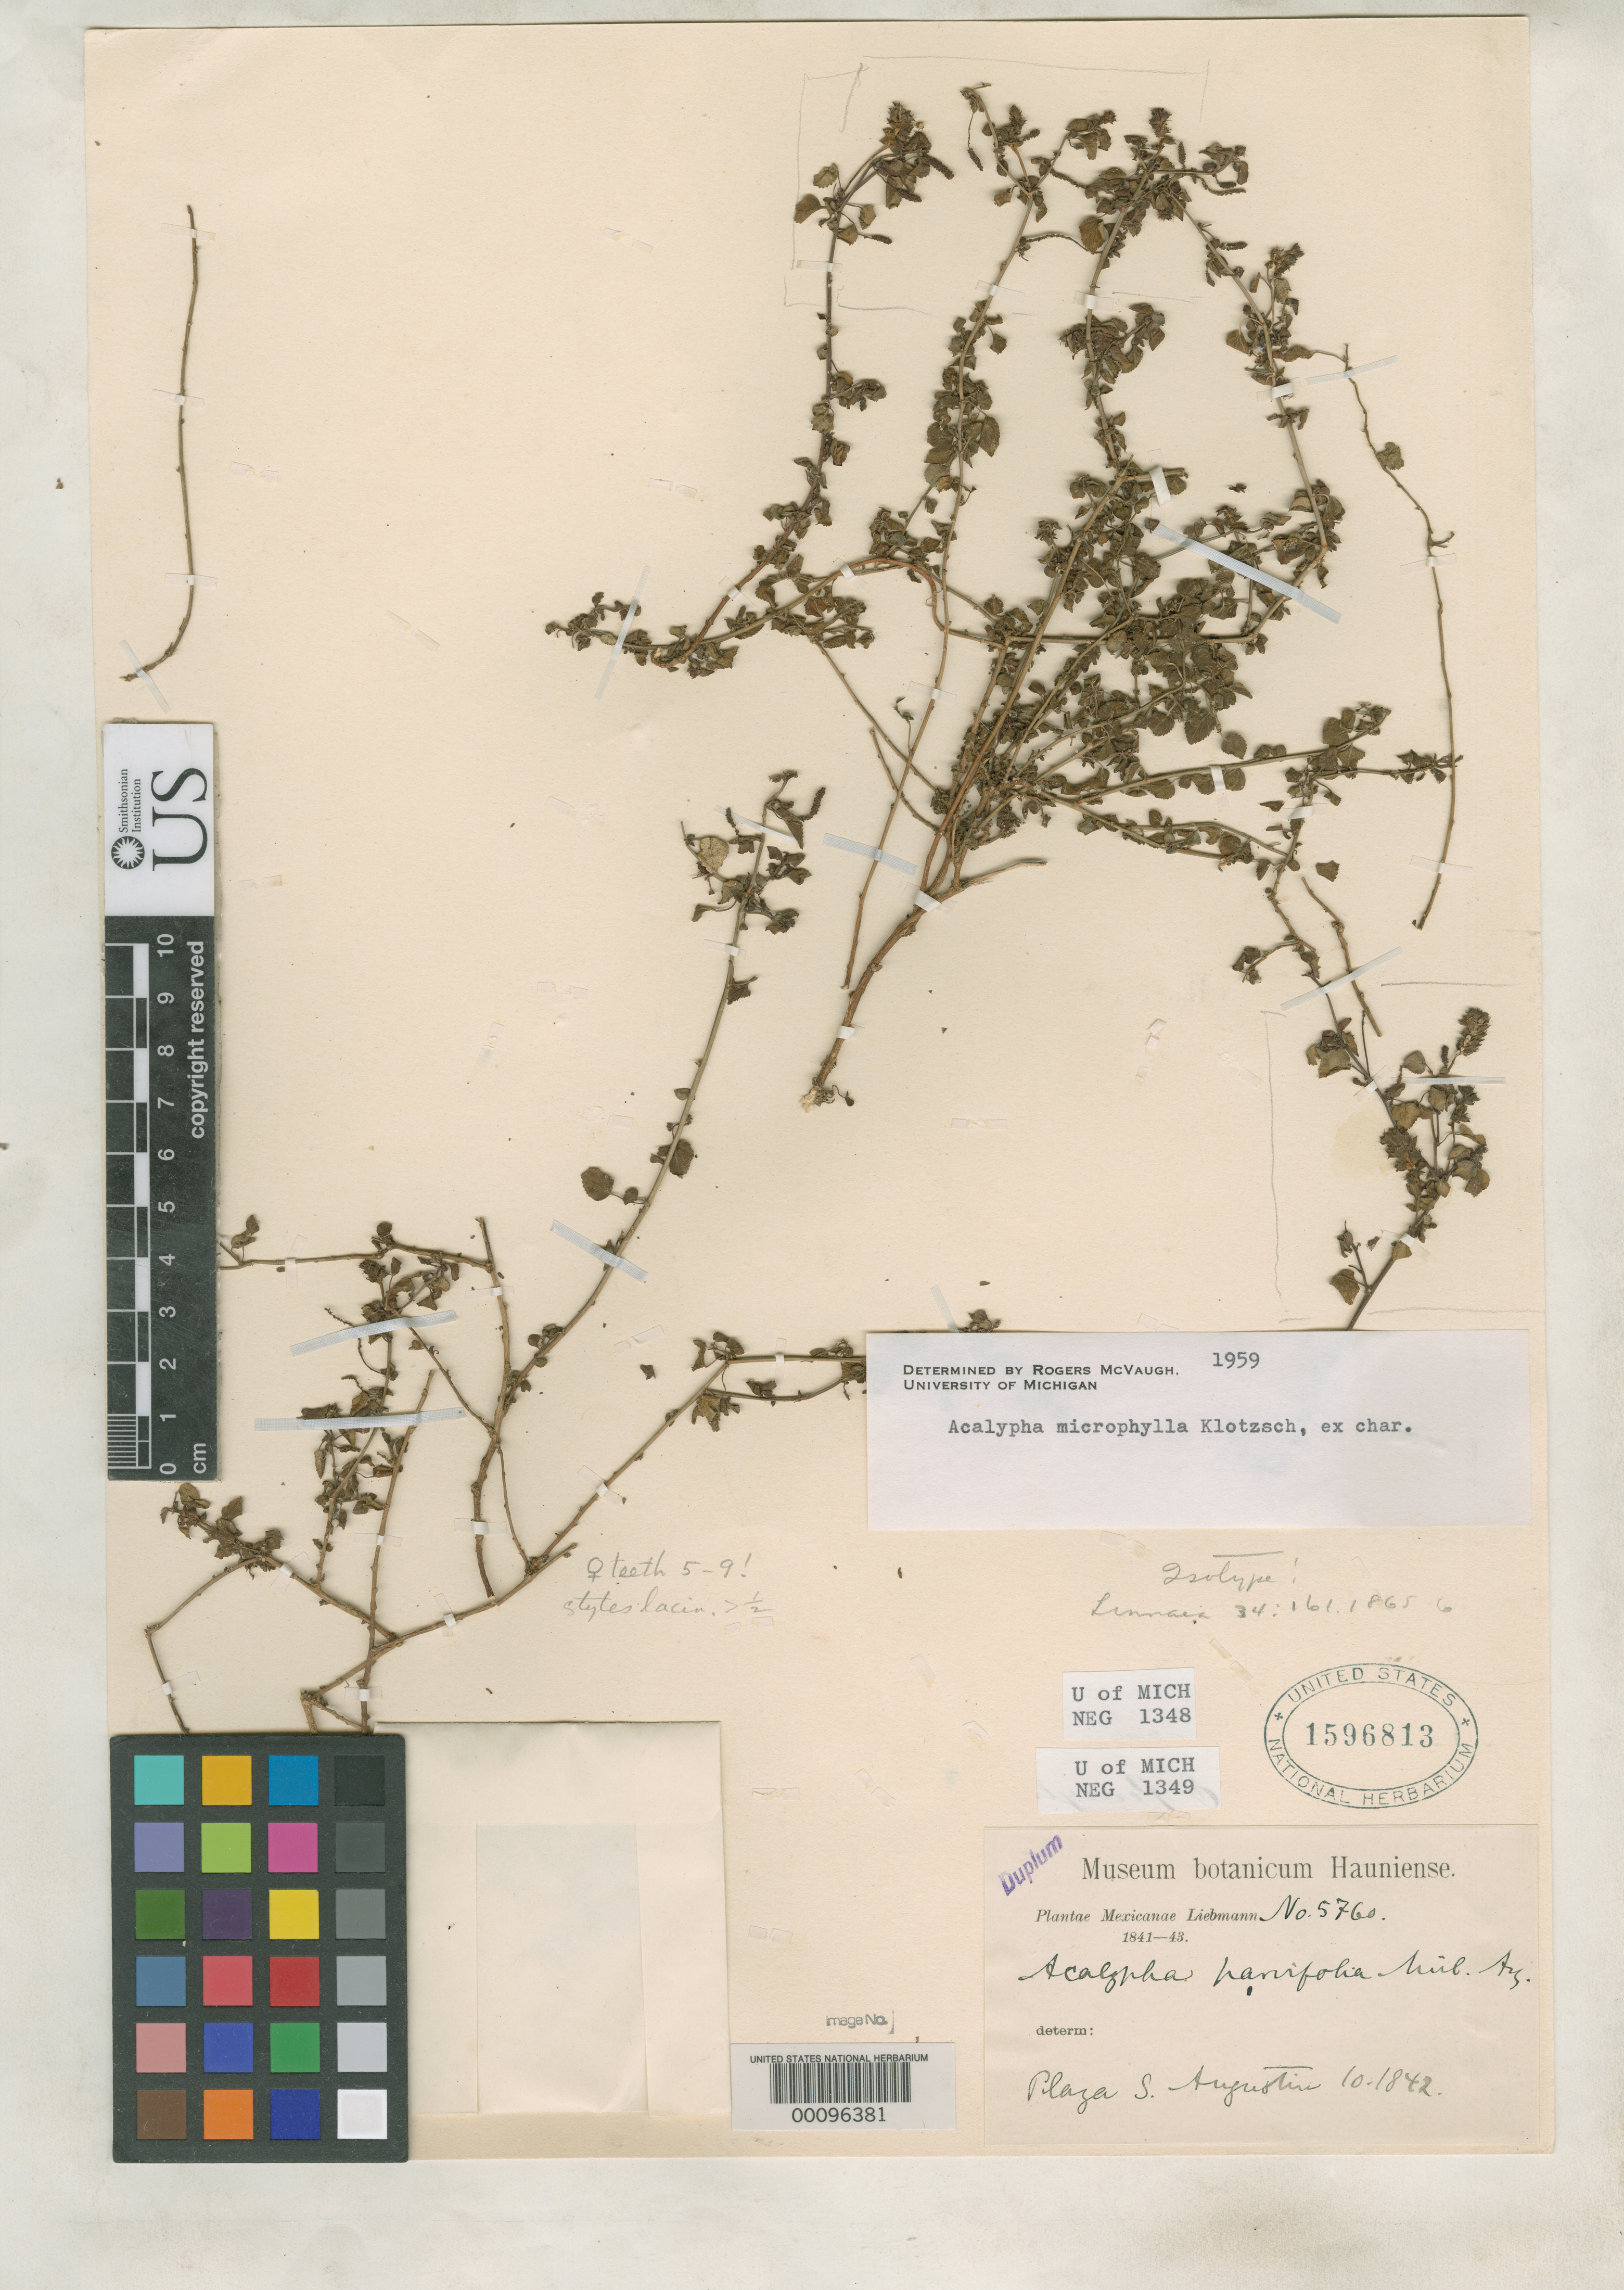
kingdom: Plantae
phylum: Tracheophyta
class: Magnoliopsida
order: Malpighiales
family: Euphorbiaceae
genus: Acalypha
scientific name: Acalypha parvifolia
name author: Müll. Arg.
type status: Isotype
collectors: F. M. Liebmann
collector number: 5760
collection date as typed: Oct 1842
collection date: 1842-10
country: Mexico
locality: Plaza S. Augustin.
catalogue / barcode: US 1596813